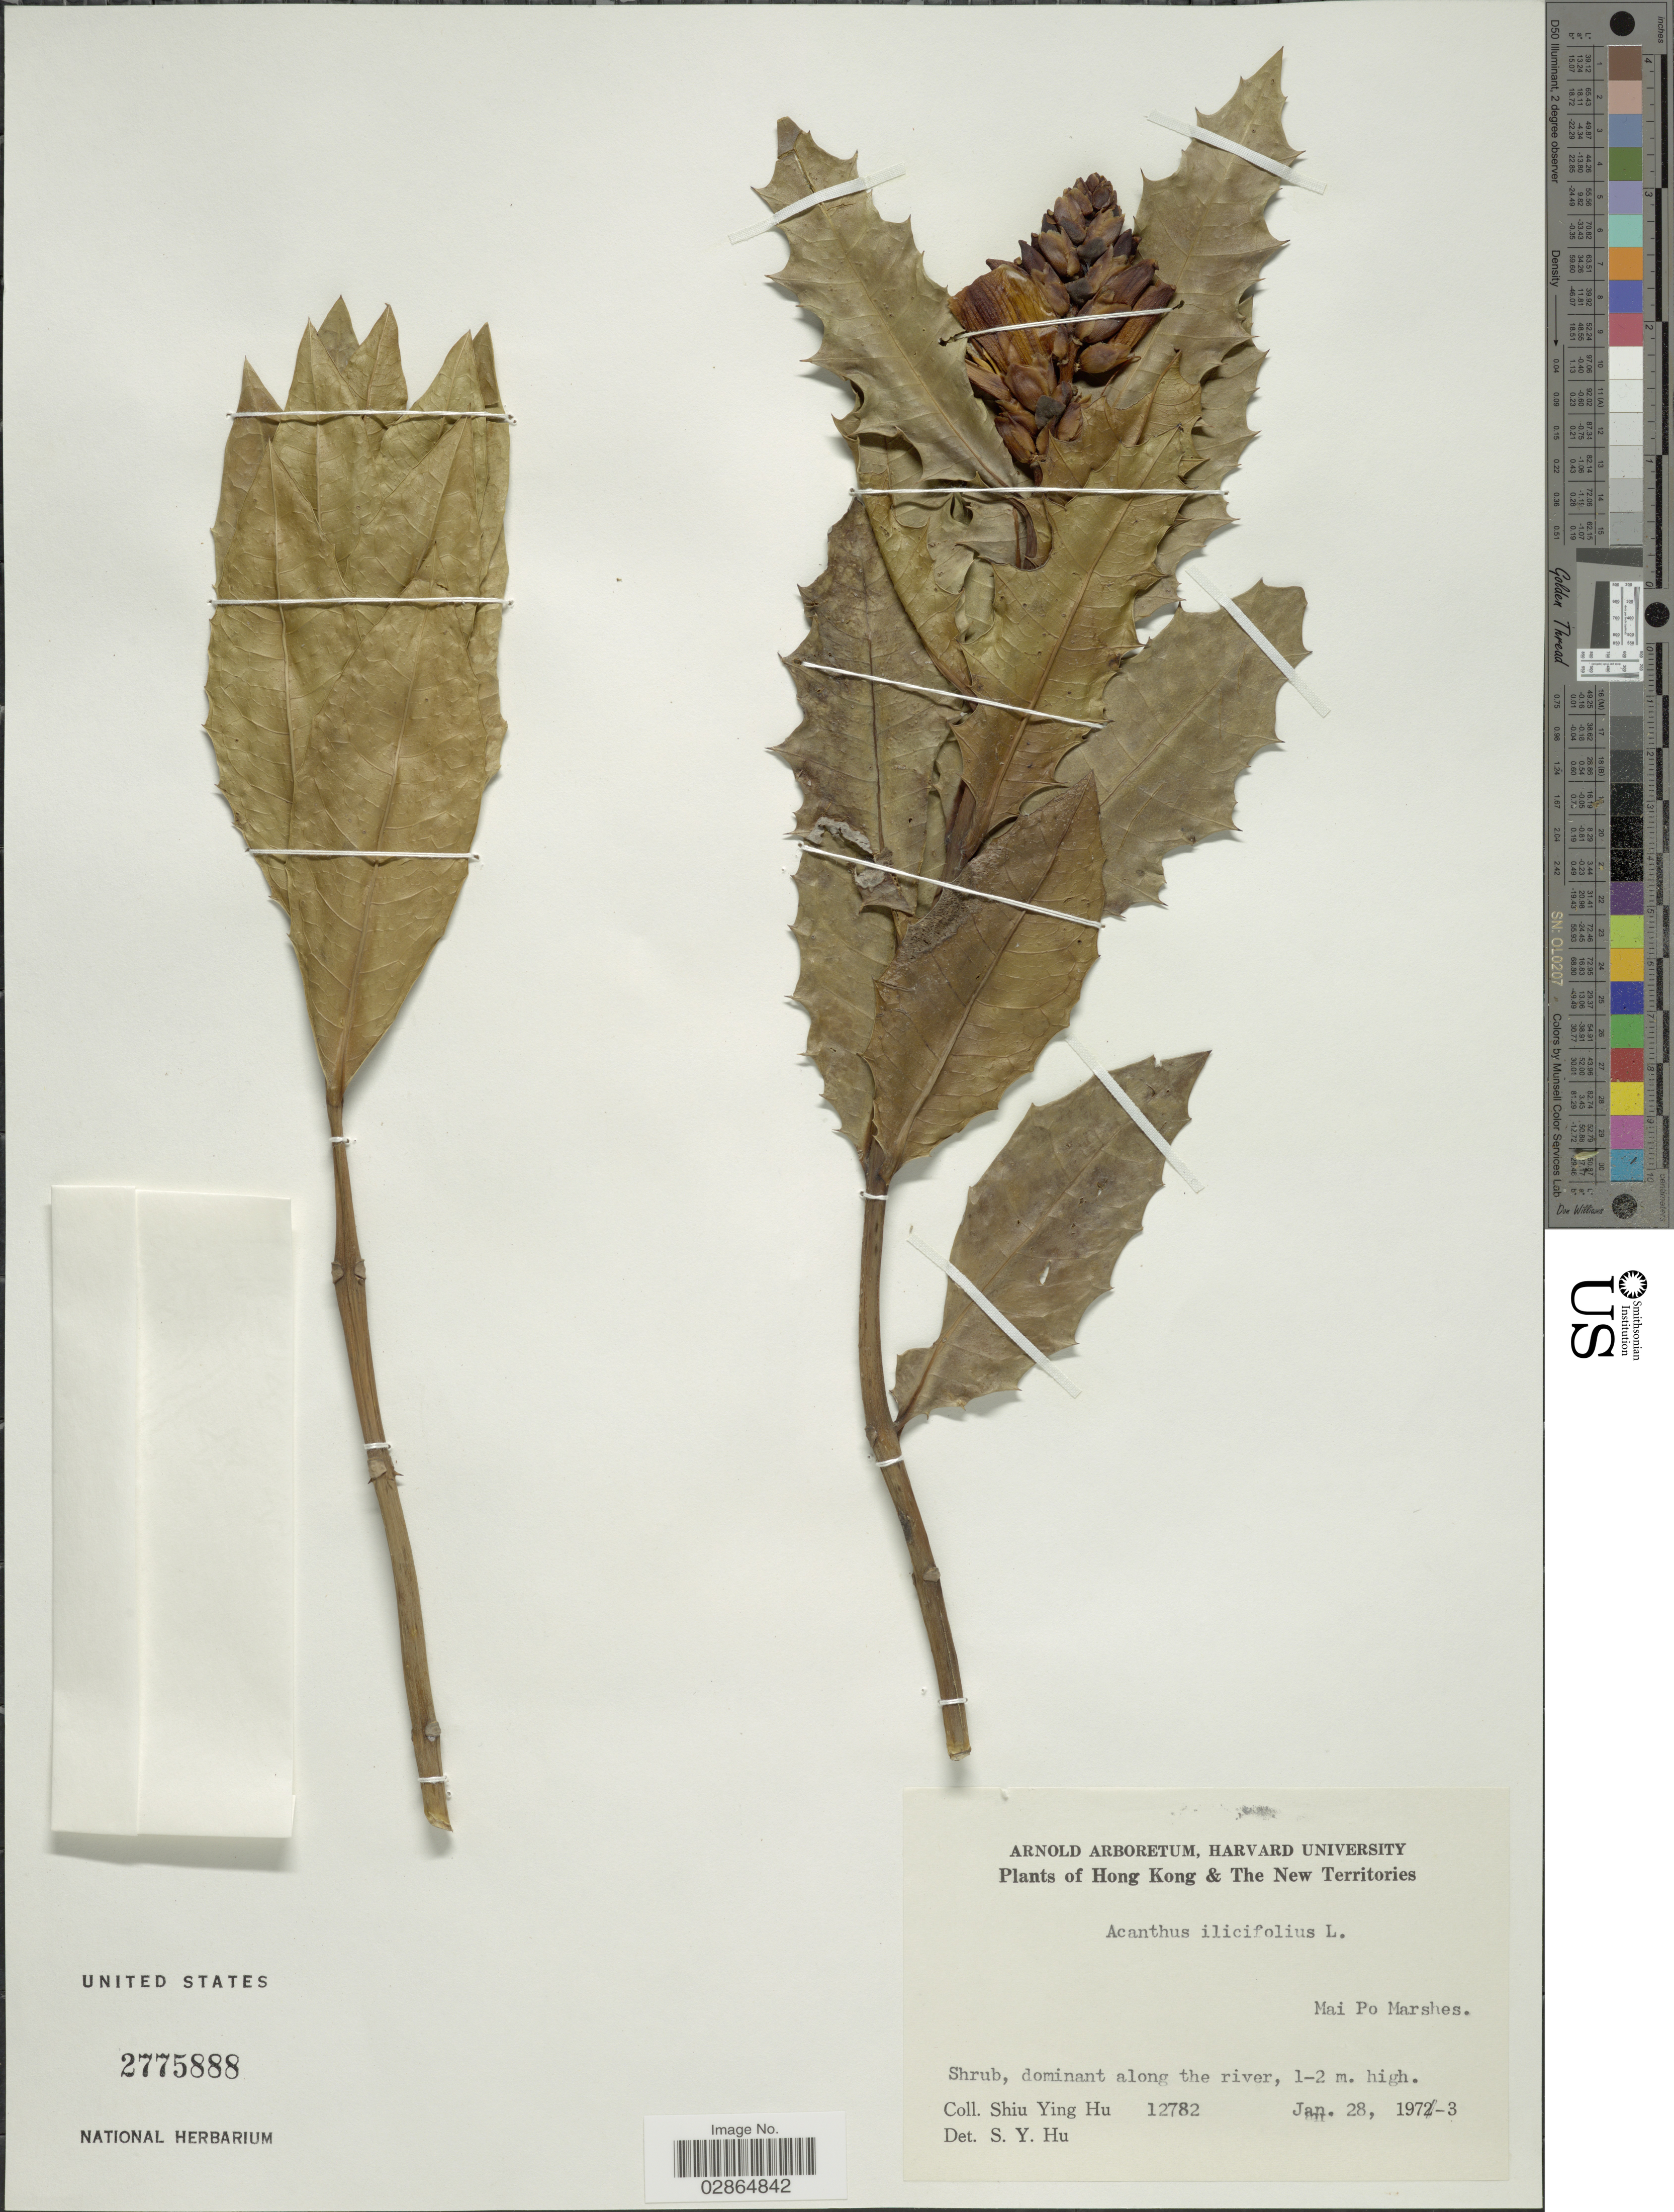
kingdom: Plantae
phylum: Tracheophyta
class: Magnoliopsida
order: Lamiales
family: Acanthaceae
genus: Acanthus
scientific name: Acanthus ilicifolius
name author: L.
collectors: S. Y. Hu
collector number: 12782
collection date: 1973-01-28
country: China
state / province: Hong Kong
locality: Mai Po Marshes, Hong Kong & The New Territories.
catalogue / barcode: US 2775888